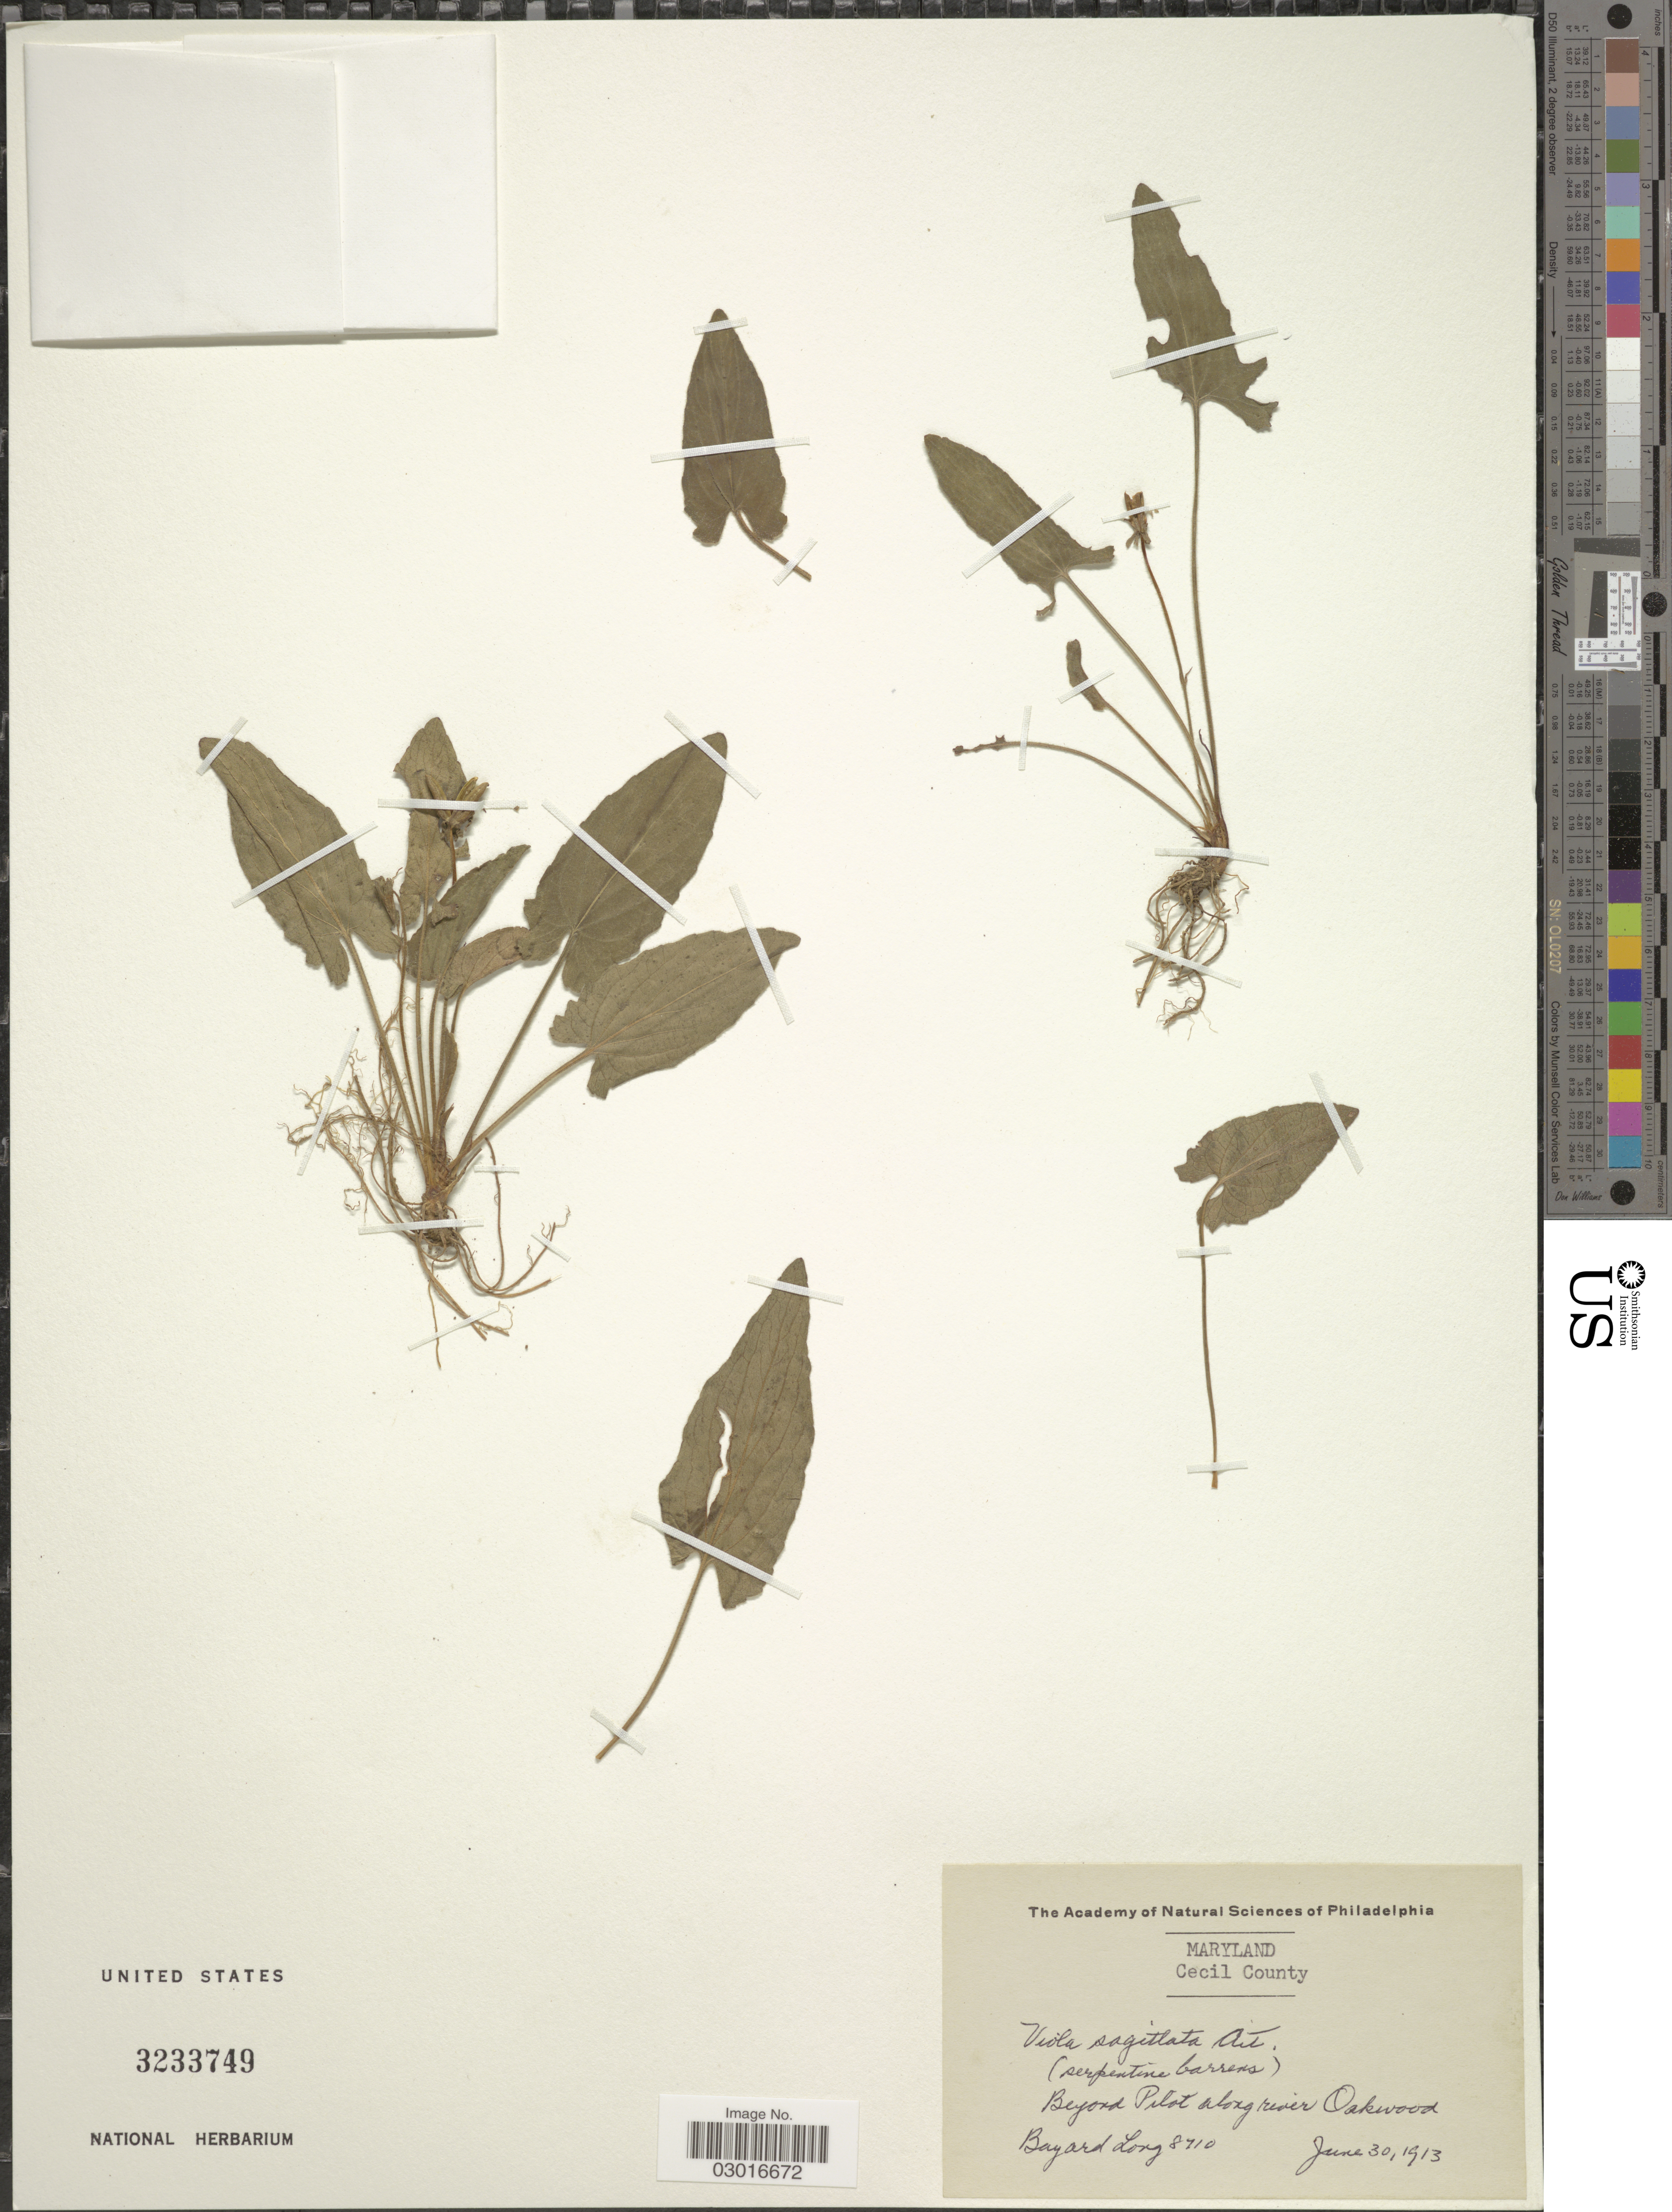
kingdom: Plantae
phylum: Tracheophyta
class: Magnoliopsida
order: Malpighiales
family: Violaceae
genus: Viola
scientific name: Viola sagittata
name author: Aiton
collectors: B. Long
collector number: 8710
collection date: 1913-06-30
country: United States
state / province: Maryland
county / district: Cecil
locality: Cecil County. Beyond Pilot along river Oakwood.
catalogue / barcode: US 3233749